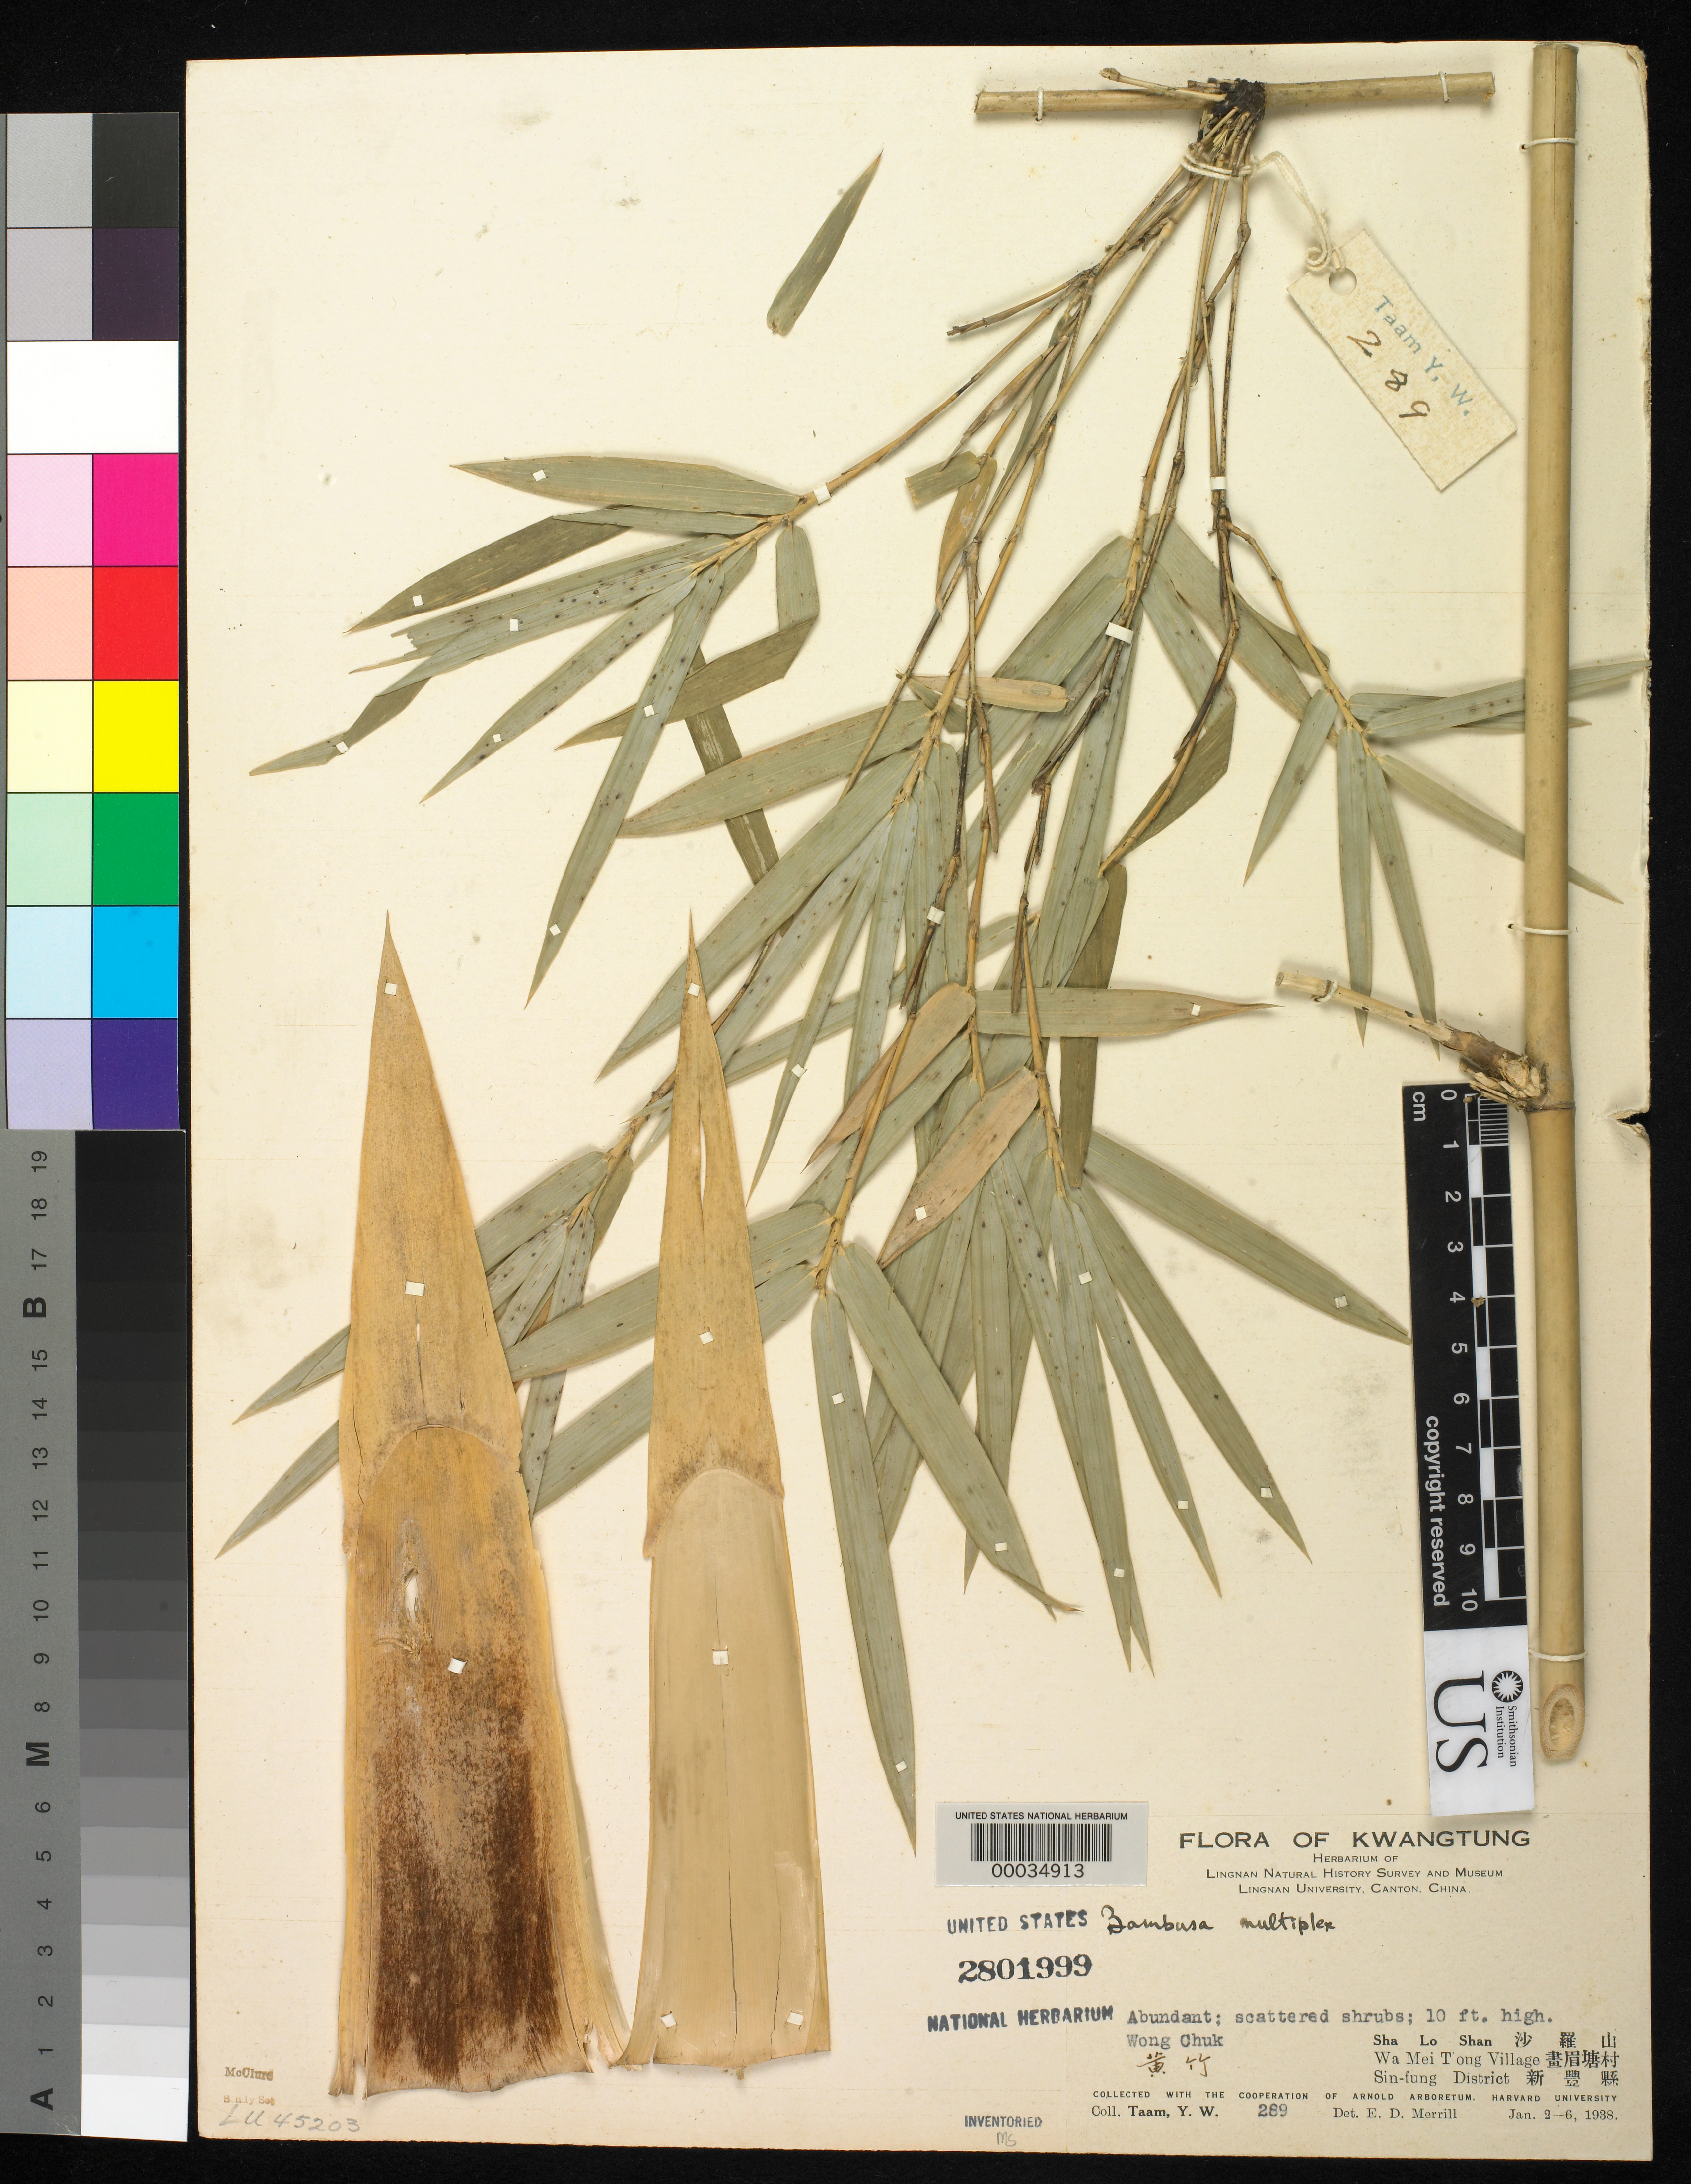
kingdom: Plantae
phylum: Tracheophyta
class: Liliopsida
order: Poales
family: Poaceae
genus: Bambusa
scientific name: Bambusa multiplex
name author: (Lour.) Raeusch. ex Schult. & Schult. f.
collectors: Y. W. Taam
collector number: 289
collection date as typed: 02 Jan 1938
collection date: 1938-01-02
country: China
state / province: Jiangxi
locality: Sha lo shan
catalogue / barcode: US 2801999